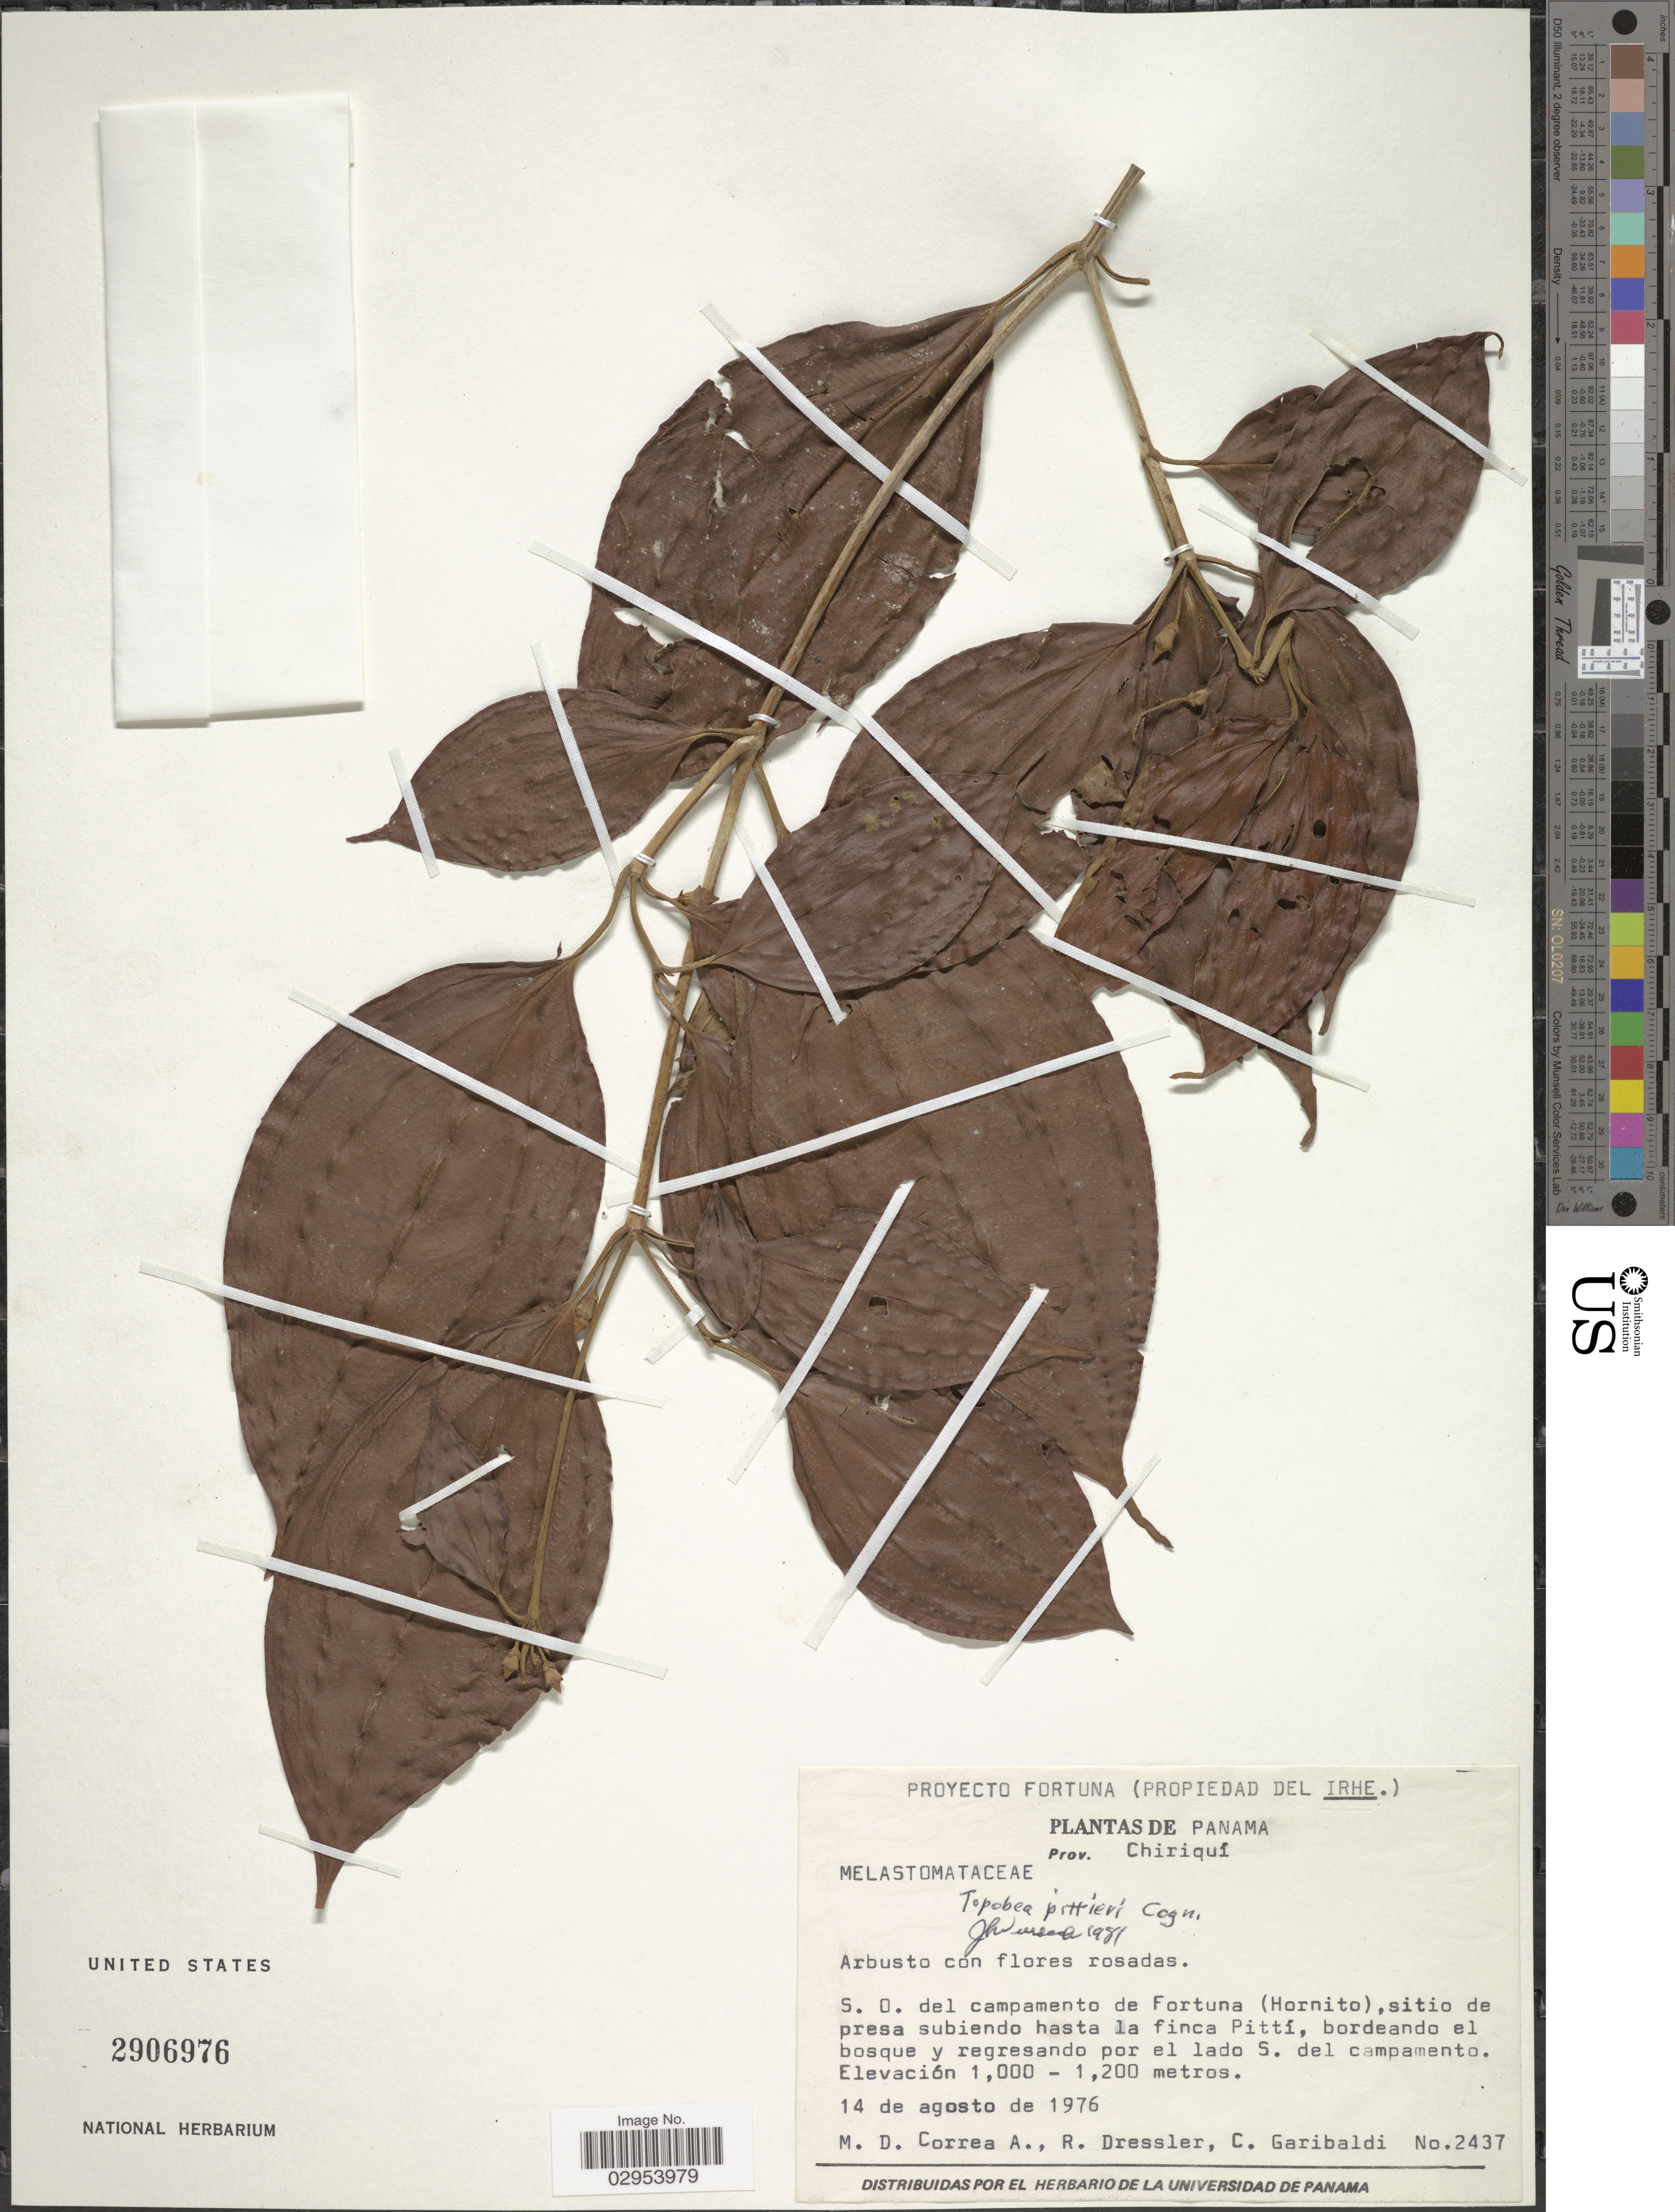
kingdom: Plantae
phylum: Tracheophyta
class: Magnoliopsida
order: Myrtales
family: Melastomataceae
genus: Topobea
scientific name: Topobea pittieri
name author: Cogn.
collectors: M. D. Corrêa-A., R. Dressler & C. Garibaldi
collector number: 2437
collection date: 1976-08-14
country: Panama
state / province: Chiriqui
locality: S. O. del campamento de Fortuna (Hornito), sitio de presa subiendo hasta la finca Pittí, bordeando el bosque y regressando por el lado S. del campamento.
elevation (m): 1000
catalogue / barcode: US 2906976